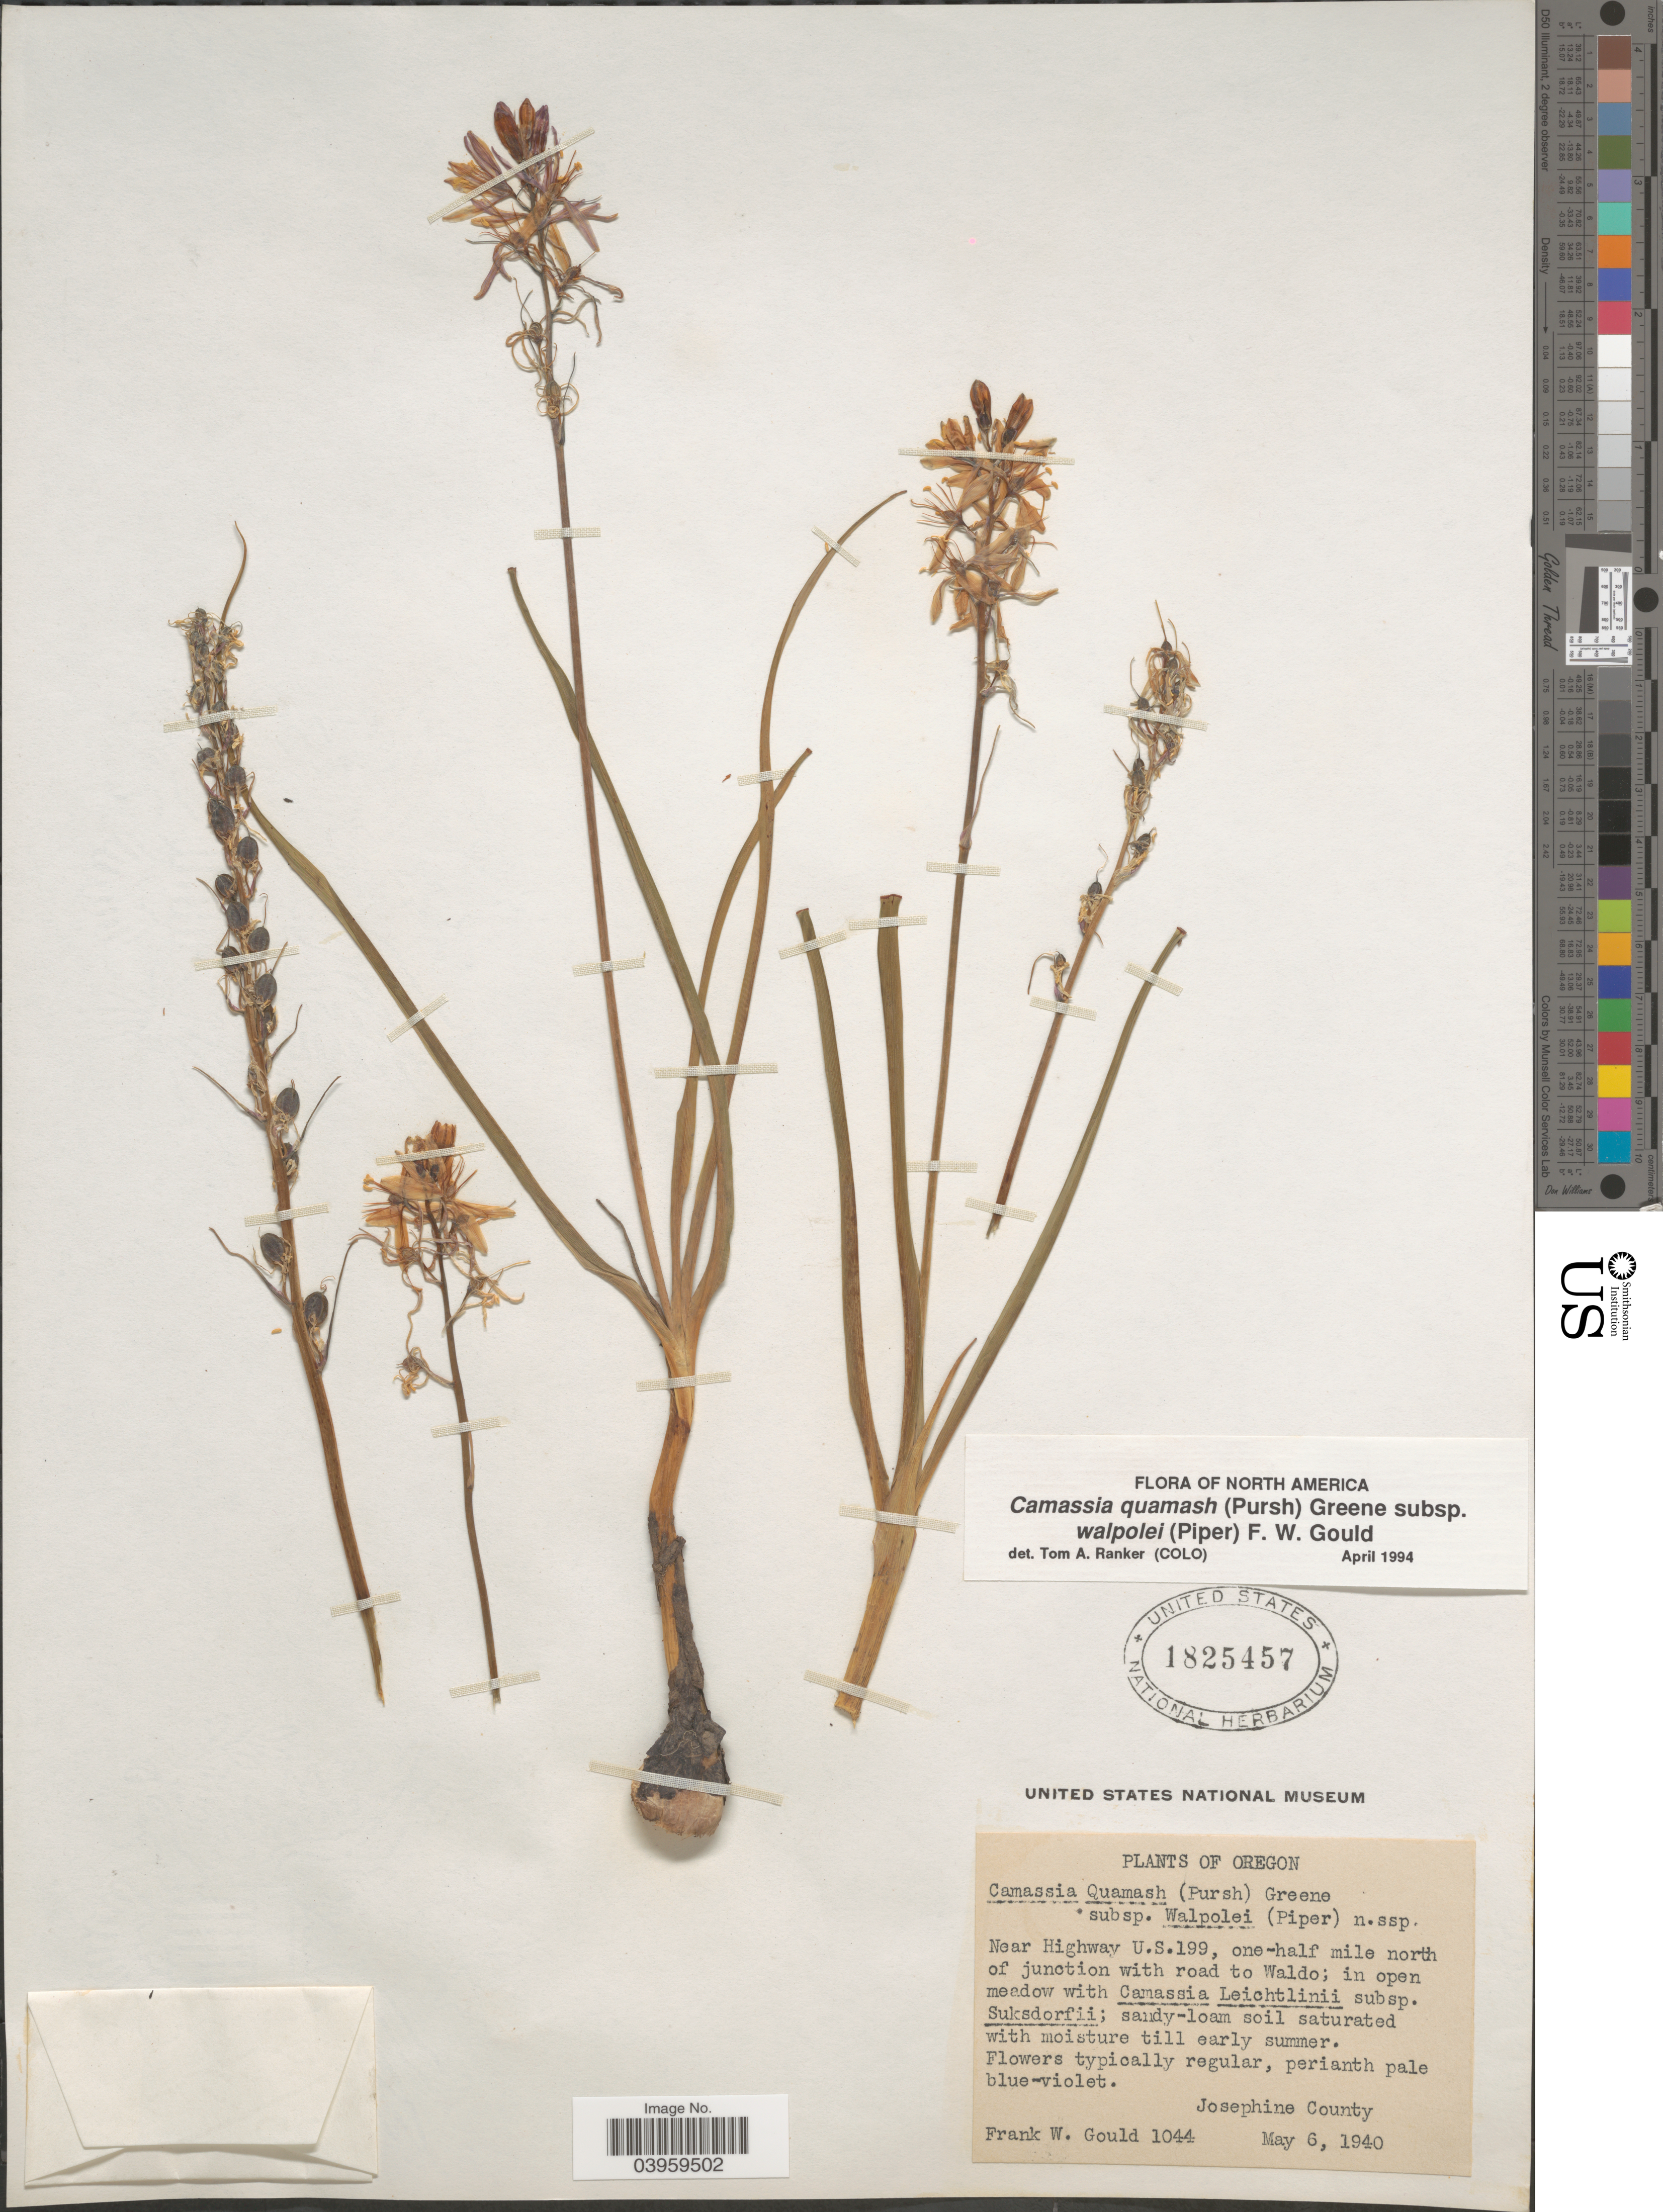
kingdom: Plantae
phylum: Tracheophyta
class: Liliopsida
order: Asparagales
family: Asparagaceae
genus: Camassia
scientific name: Camassia quamash subsp. walpolei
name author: (Piper) Gould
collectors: Gould, Frank Walton, Clark, C. A.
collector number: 1044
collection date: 1940-05-06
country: United States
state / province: Oregon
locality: Near Highway U.S. 199, one-half mile north of junction with road to Waldo. Josephine County.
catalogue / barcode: US 1825457